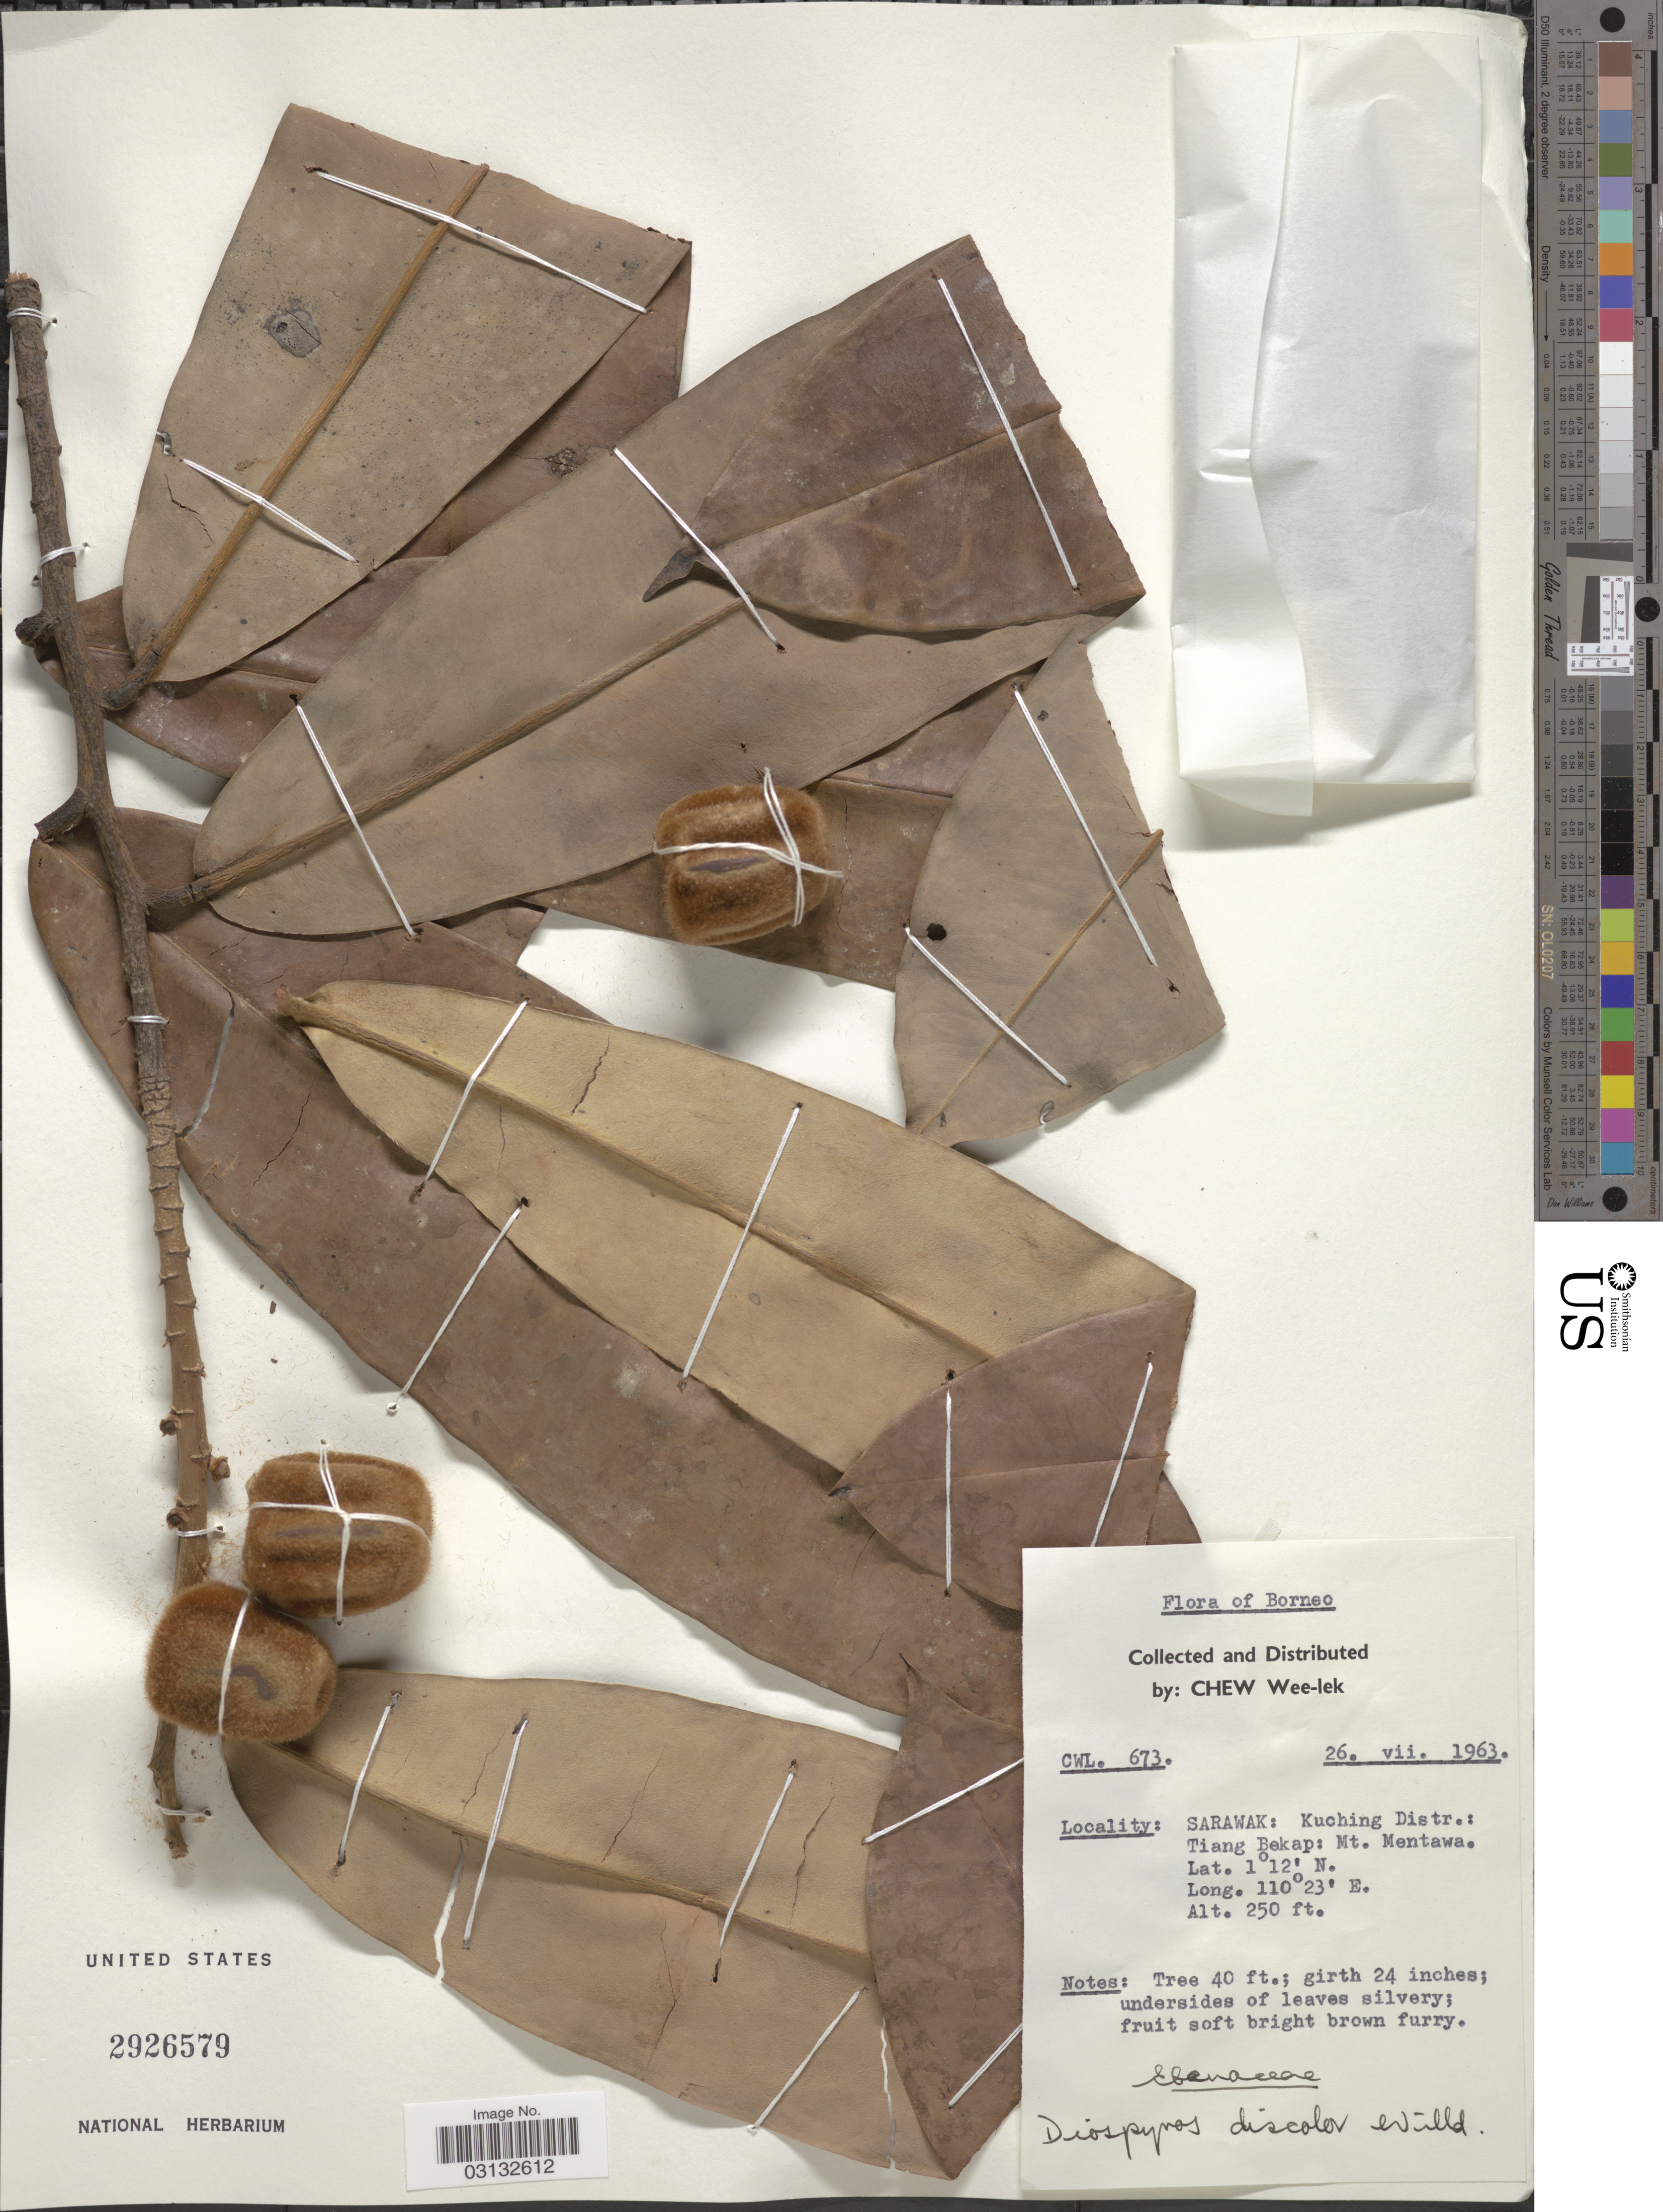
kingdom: Plantae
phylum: Tracheophyta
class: Magnoliopsida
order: Ericales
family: Ebenaceae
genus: Diospyros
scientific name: Diospyros discolor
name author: Willd.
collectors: W. Chew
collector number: CWL673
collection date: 1963-07-26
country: Malaysia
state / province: Sarawak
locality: Borneo. Kuching Distr.: Tiang Bekap: Mt. Mentawa.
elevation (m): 76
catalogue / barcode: US 2926579